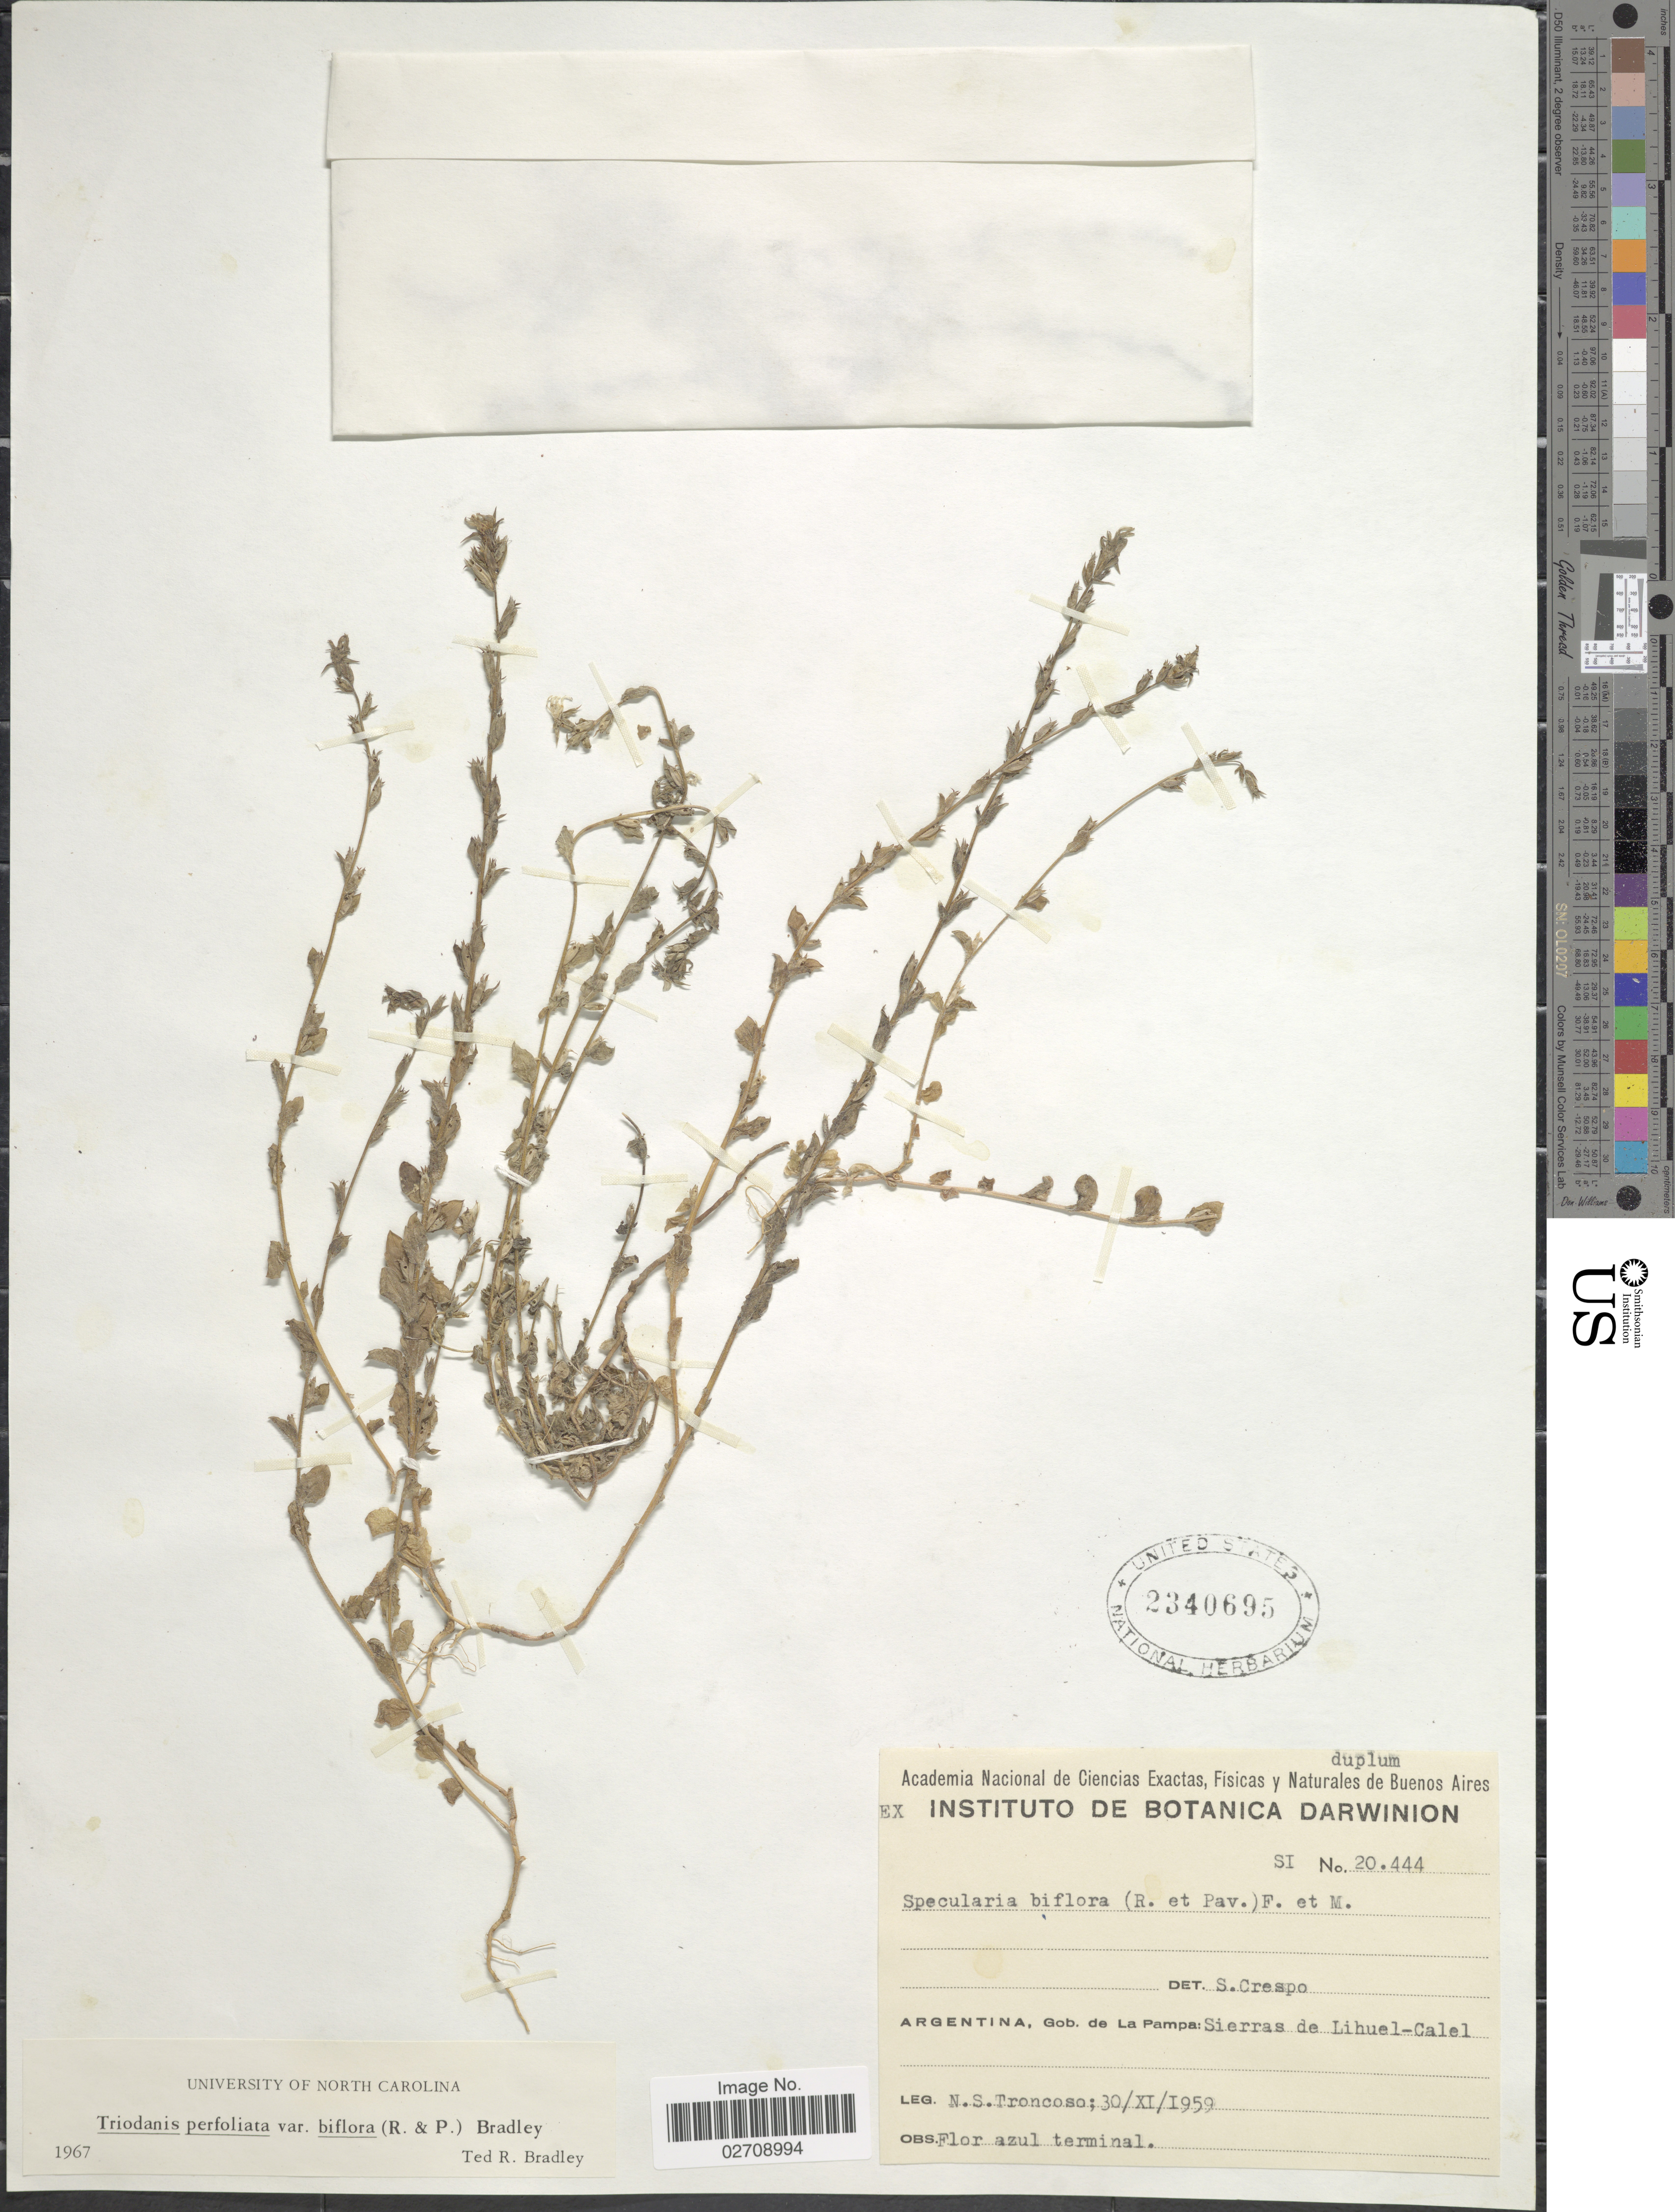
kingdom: Plantae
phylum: Tracheophyta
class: Magnoliopsida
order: Asterales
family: Campanulaceae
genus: Triodanis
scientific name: Triodanis perfoliata var. biflora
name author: (Ruiz & Pav.) Bradley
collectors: N. Troncoso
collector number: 20444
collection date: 1959-11-30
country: Argentina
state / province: La Pampa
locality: Sierras de Lihuel-Calel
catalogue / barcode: US 2340695